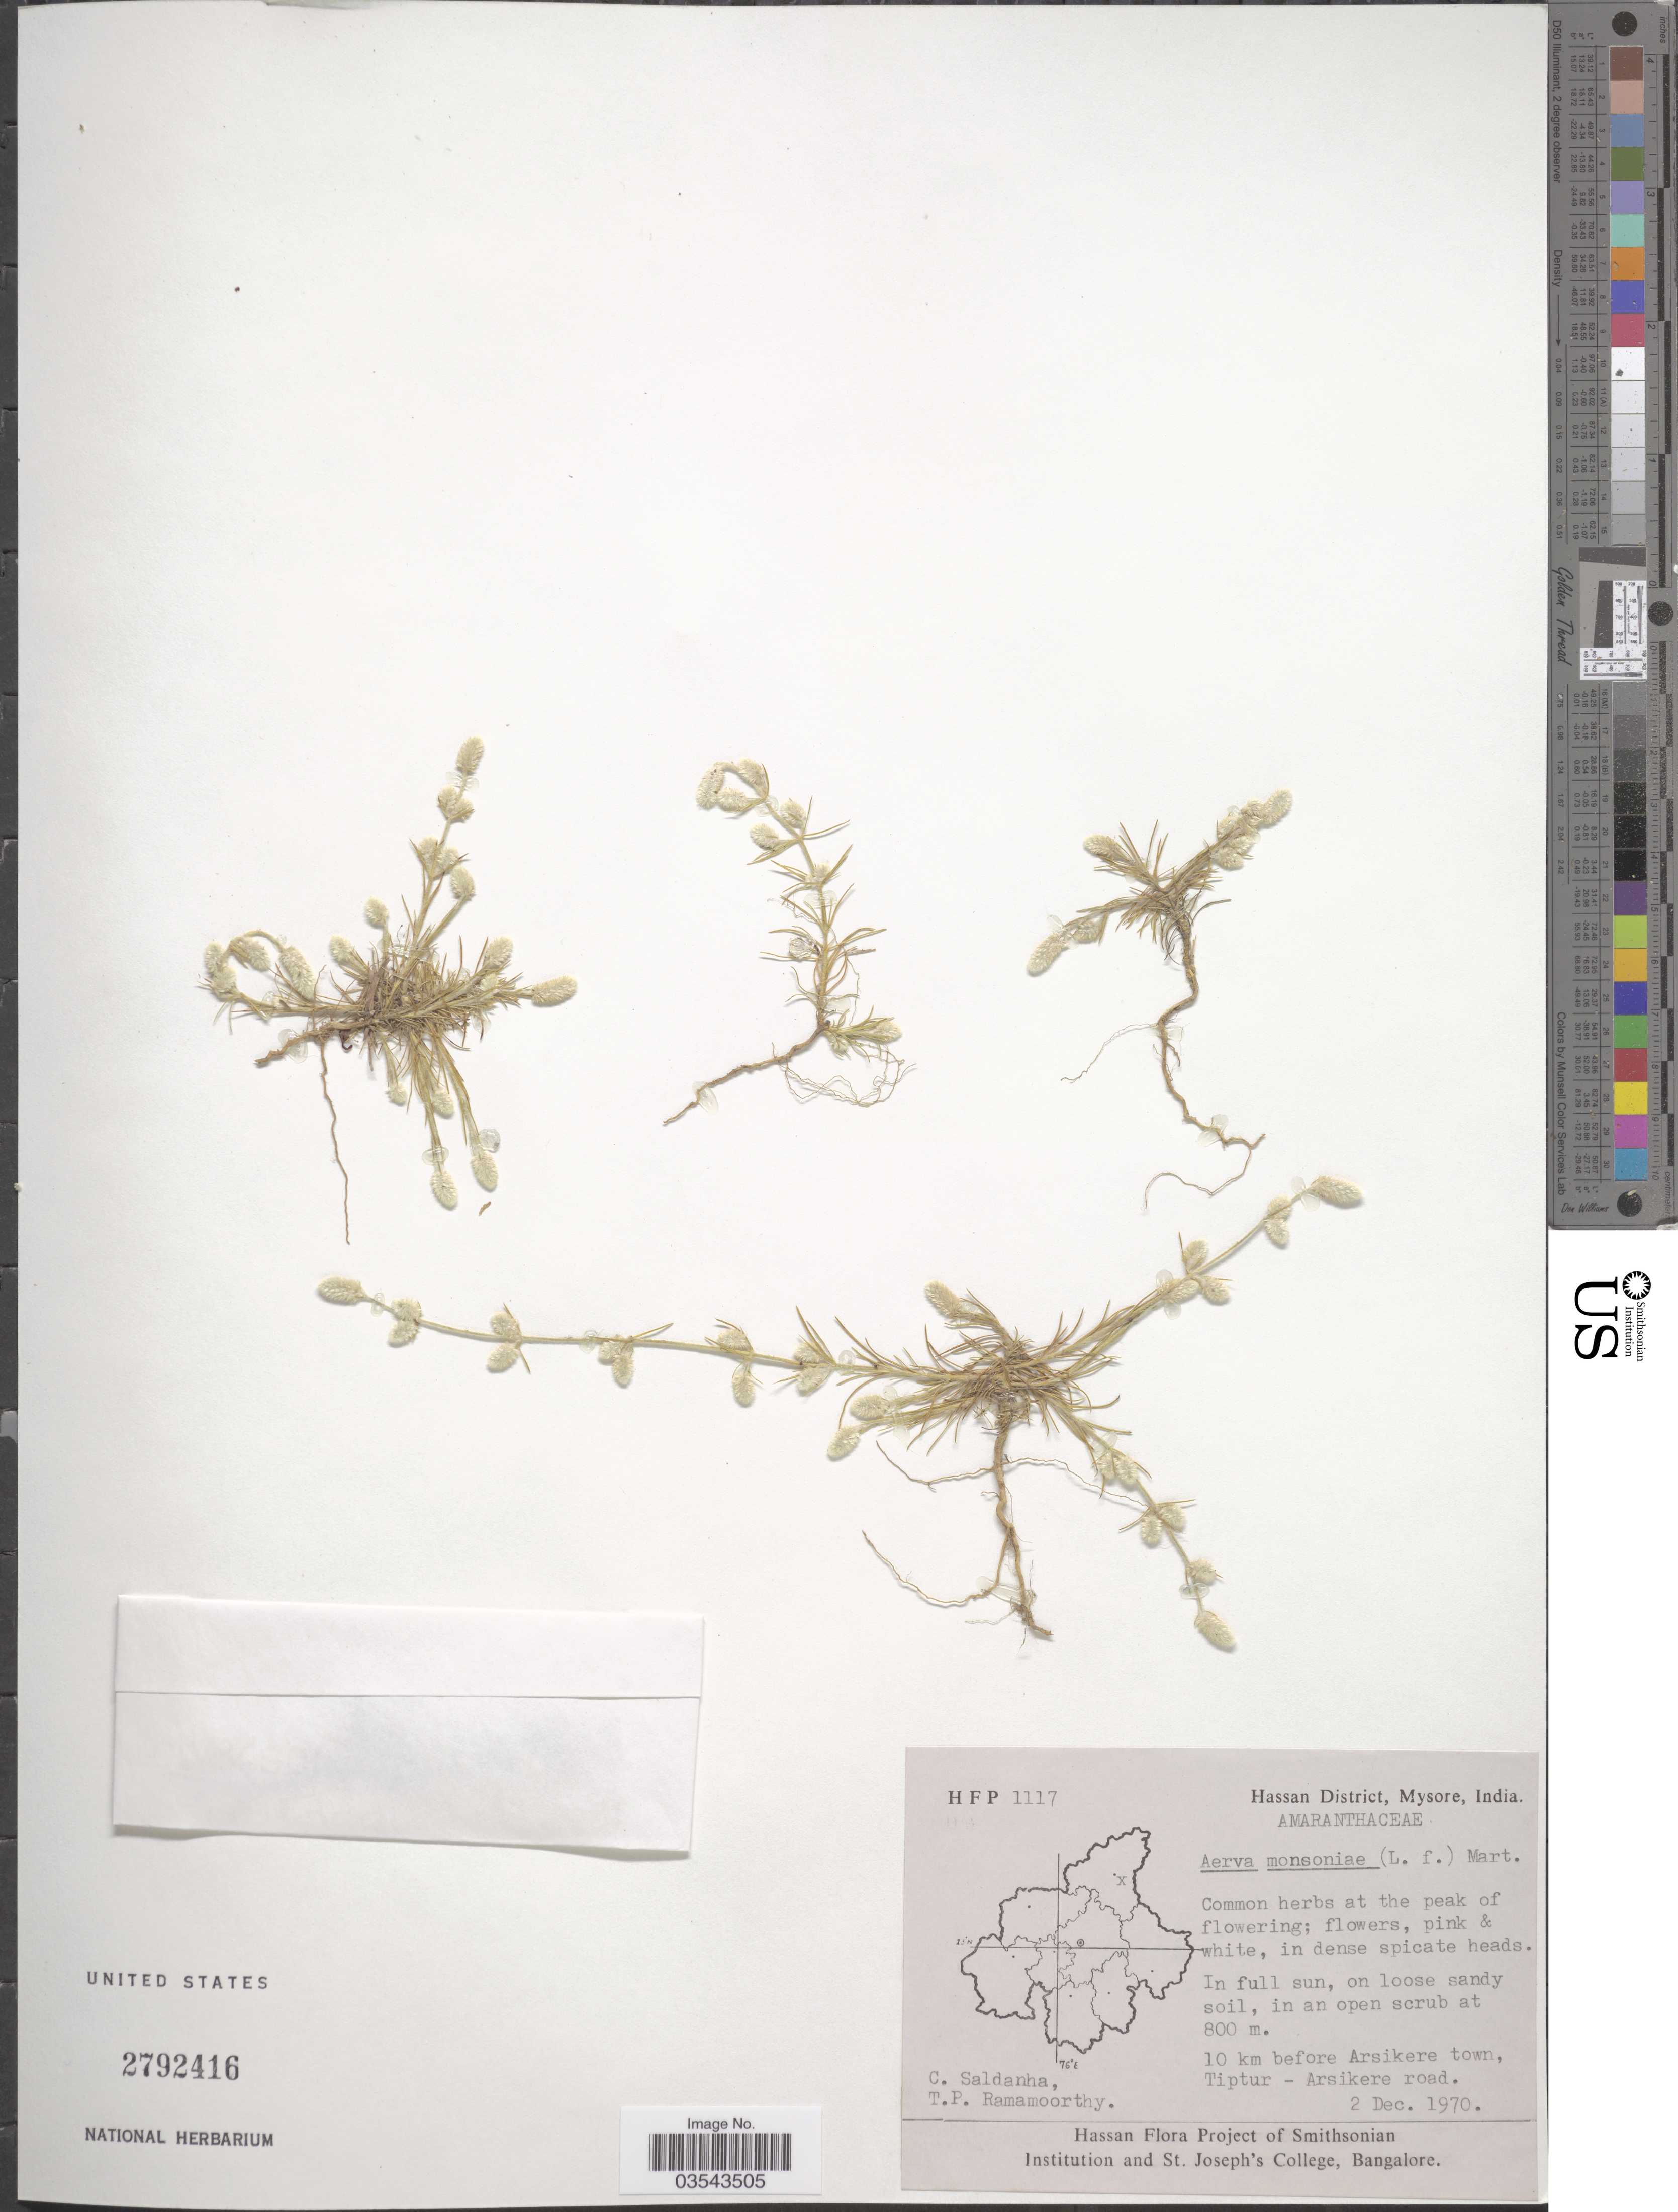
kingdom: Plantae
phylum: Tracheophyta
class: Magnoliopsida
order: Caryophyllales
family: Amaranthaceae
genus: Aerva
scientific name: Aerva monsoniae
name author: (L.) Mart.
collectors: C. Saldanha & T. P. Ramamoorthy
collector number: HFP 1117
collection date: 1970-12-02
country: India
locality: Hassan District, Mysore. 10 km before Arsikere town, Tiptur - Arsikere road.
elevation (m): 800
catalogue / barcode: US 2792416